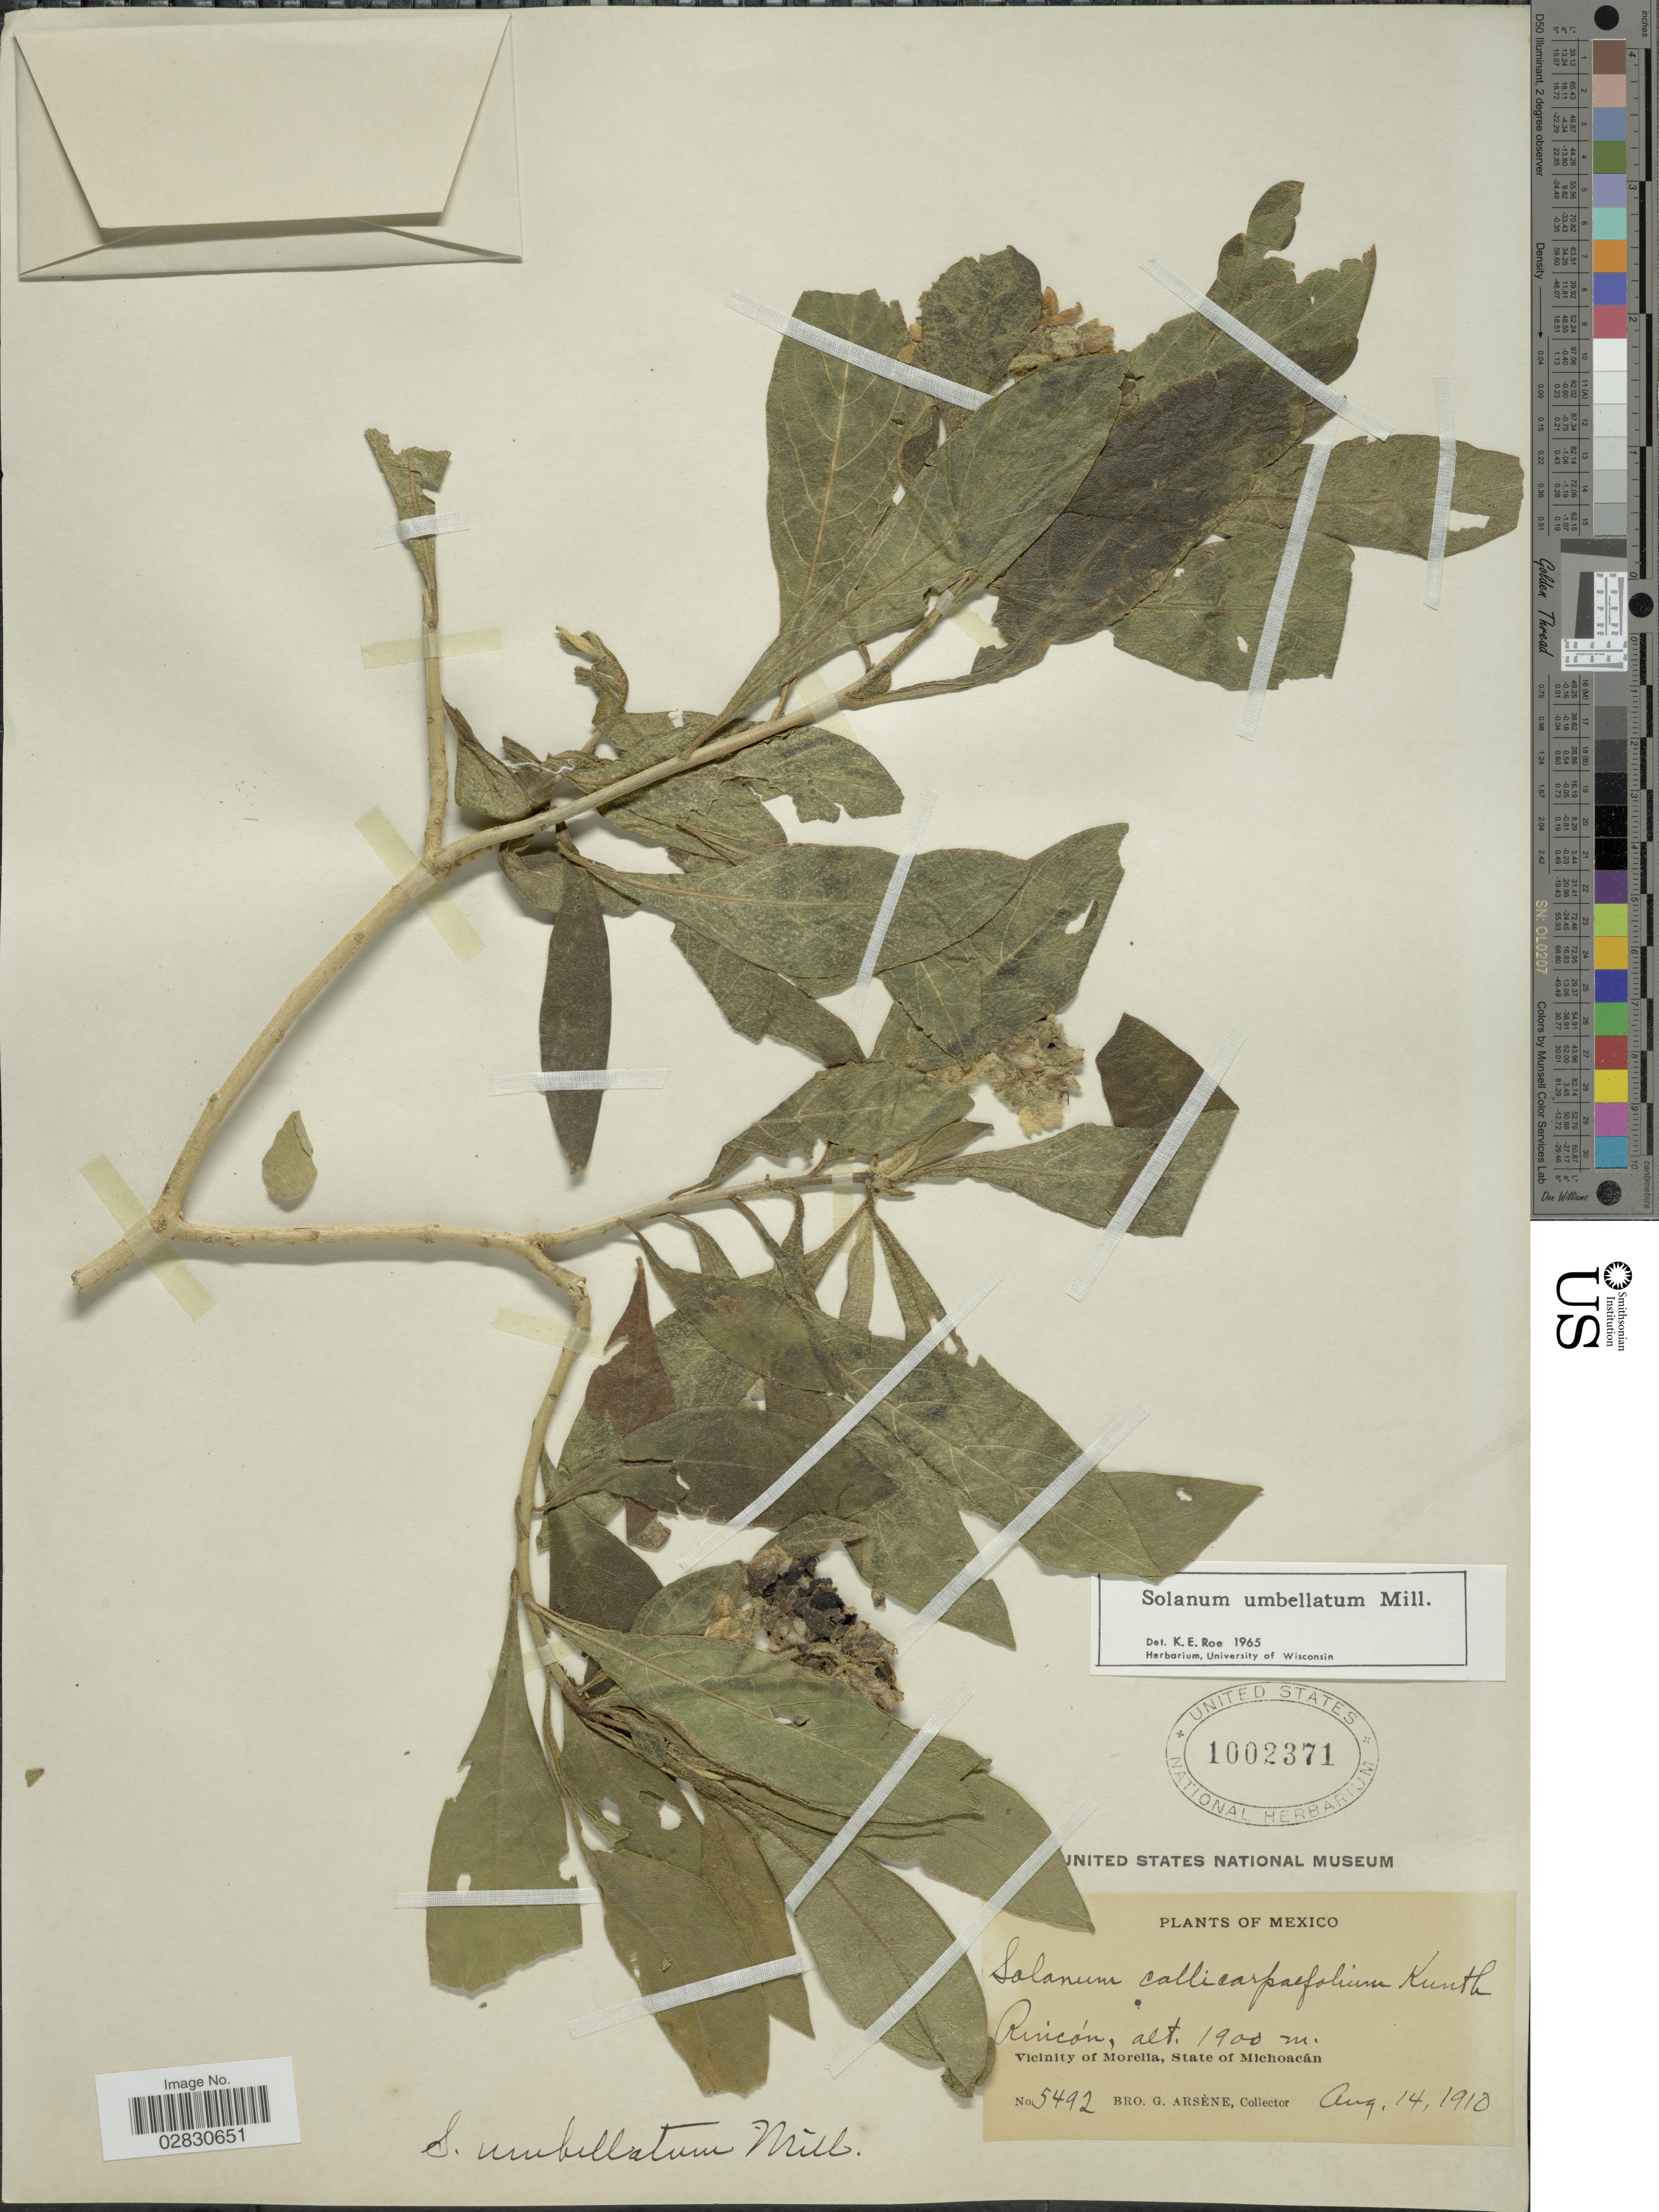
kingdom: Plantae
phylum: Tracheophyta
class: Magnoliopsida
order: Solanales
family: Solanaceae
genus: Solanum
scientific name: Solanum umbellatum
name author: Mill.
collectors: Bro. G. Arsène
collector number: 5492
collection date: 1910-08-14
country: Mexico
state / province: Michoacán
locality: Rincón. Vicinity of Morelia.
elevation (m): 1900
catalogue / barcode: US 1002371